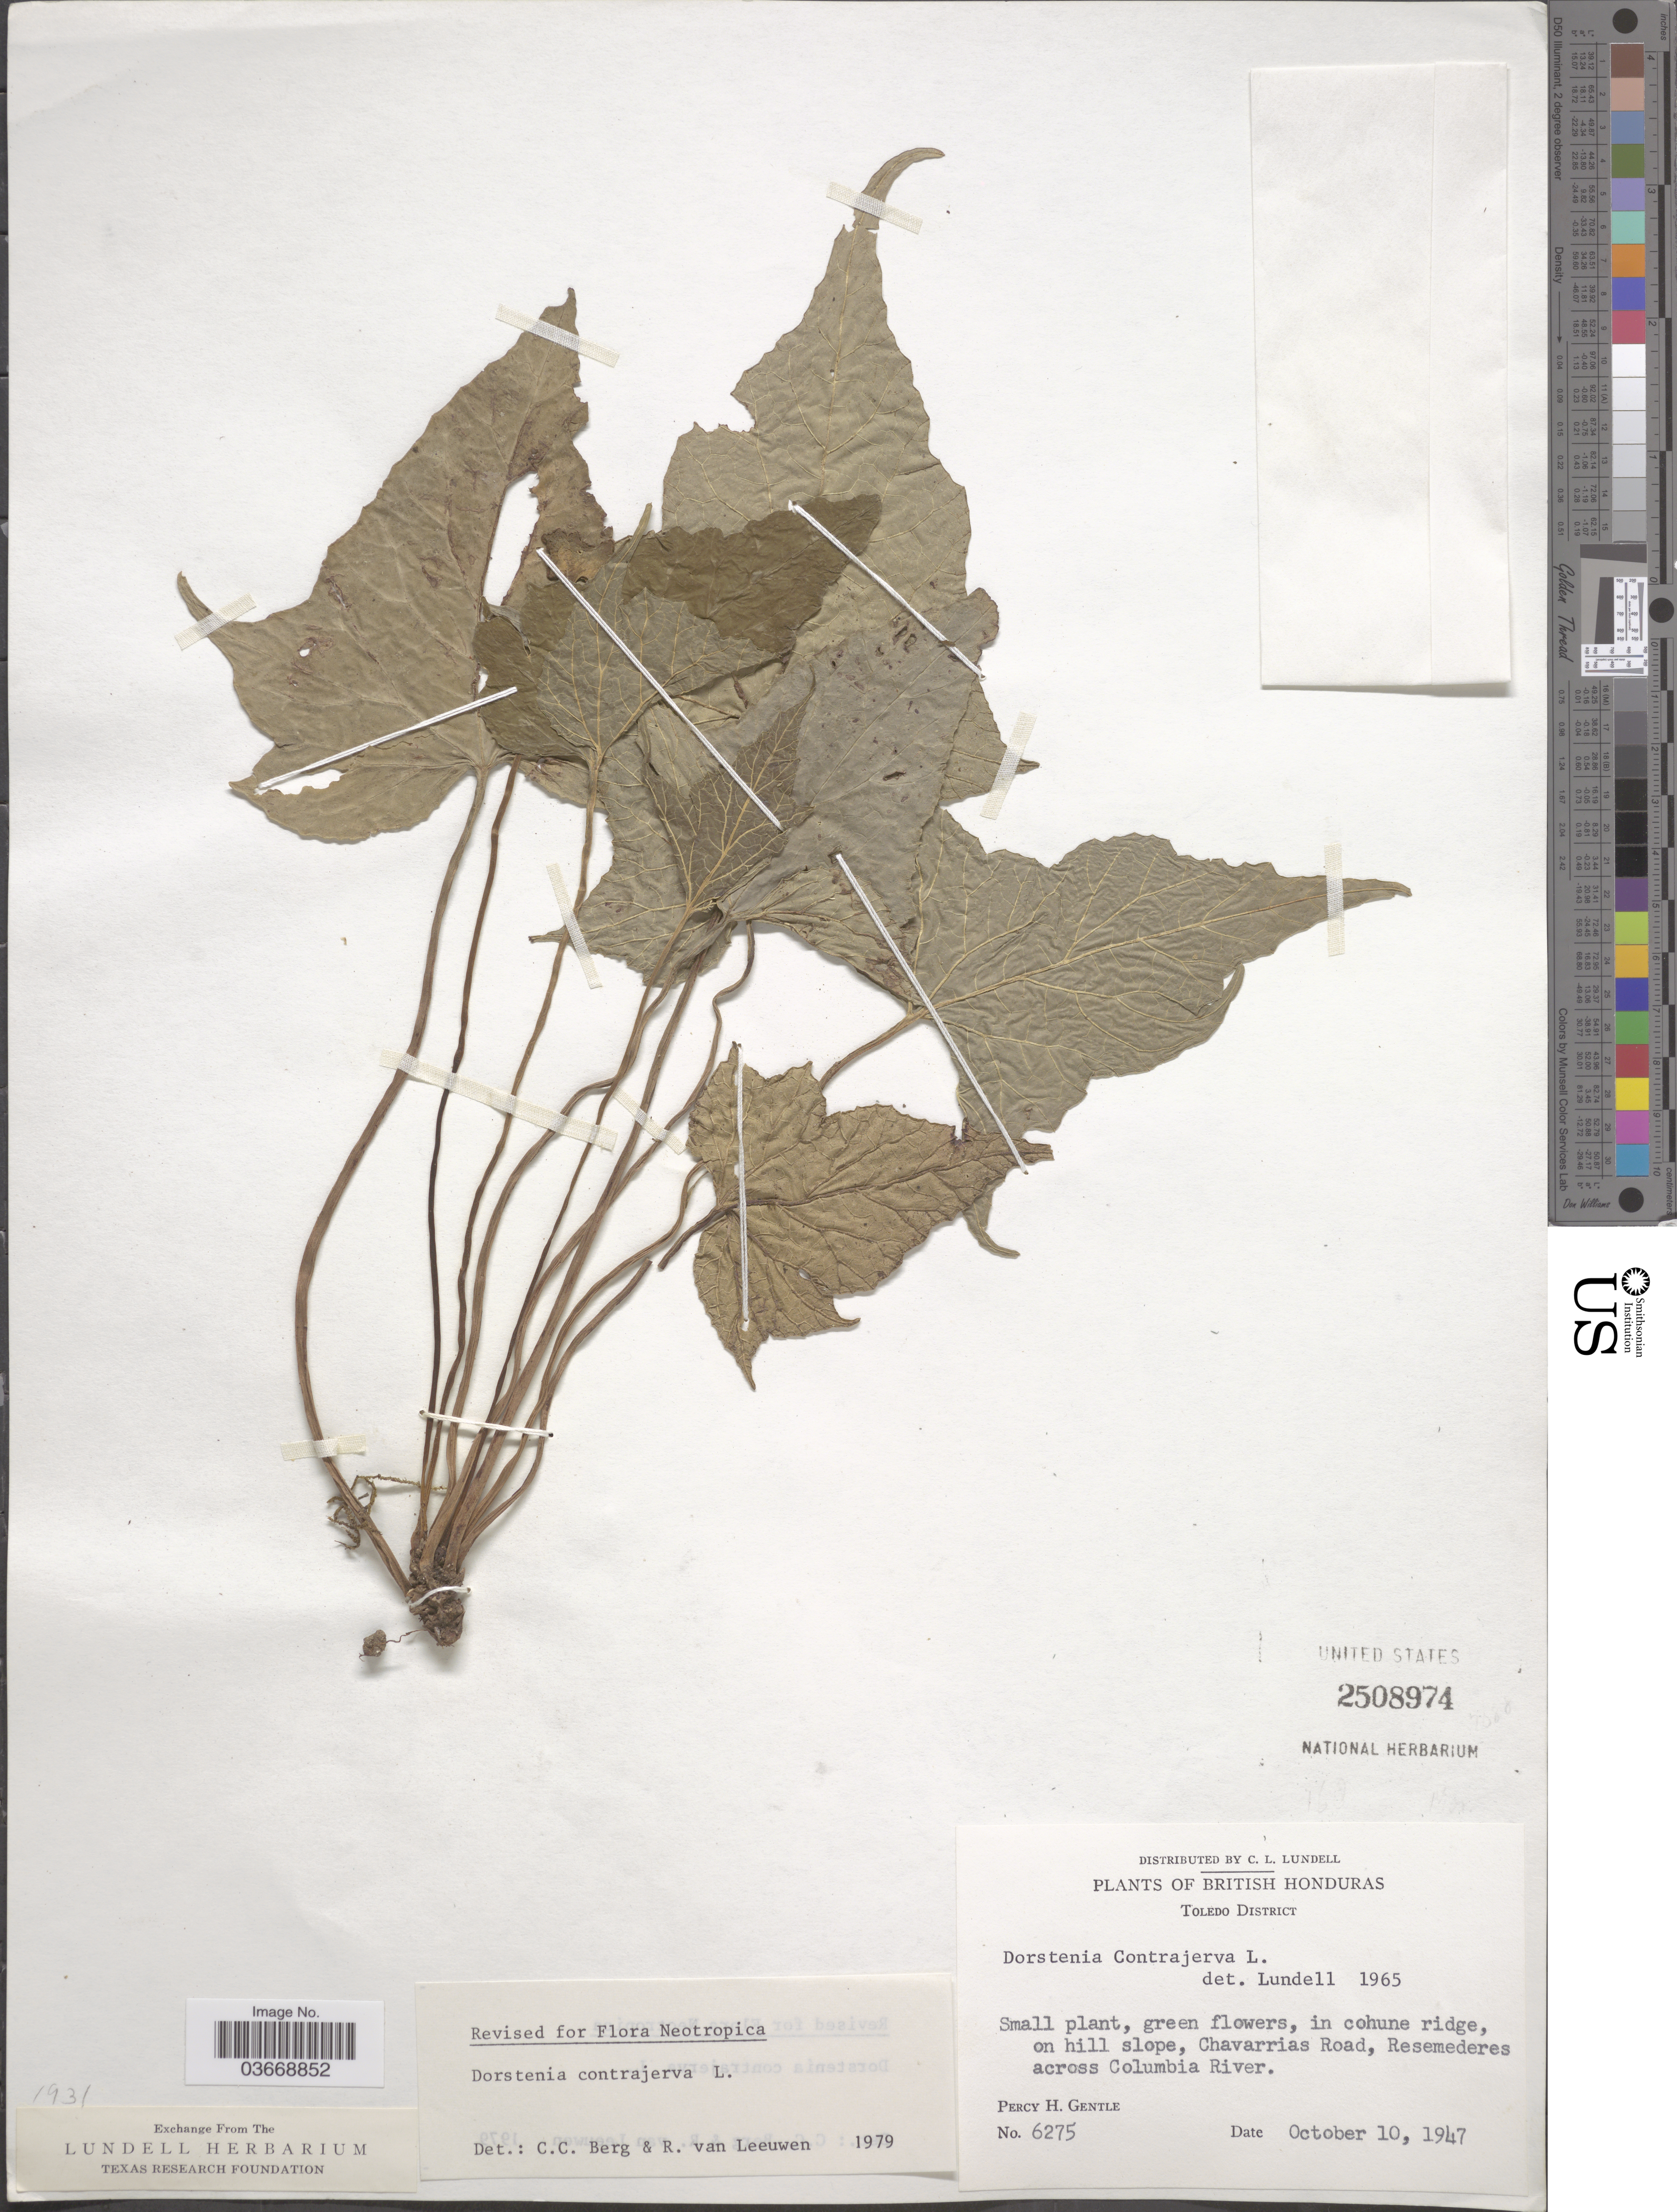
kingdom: Plantae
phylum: Tracheophyta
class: Magnoliopsida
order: Rosales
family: Moraceae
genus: Dorstenia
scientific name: Dorstenia contrajerva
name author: L.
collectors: P. H. Gentle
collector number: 6275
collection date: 1947-10-10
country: Belize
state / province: Toledo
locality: British Honduras, Toledo District. On hill slope, Chavarrias Road, Resemederes across Columbia River.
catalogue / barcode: US 2508974